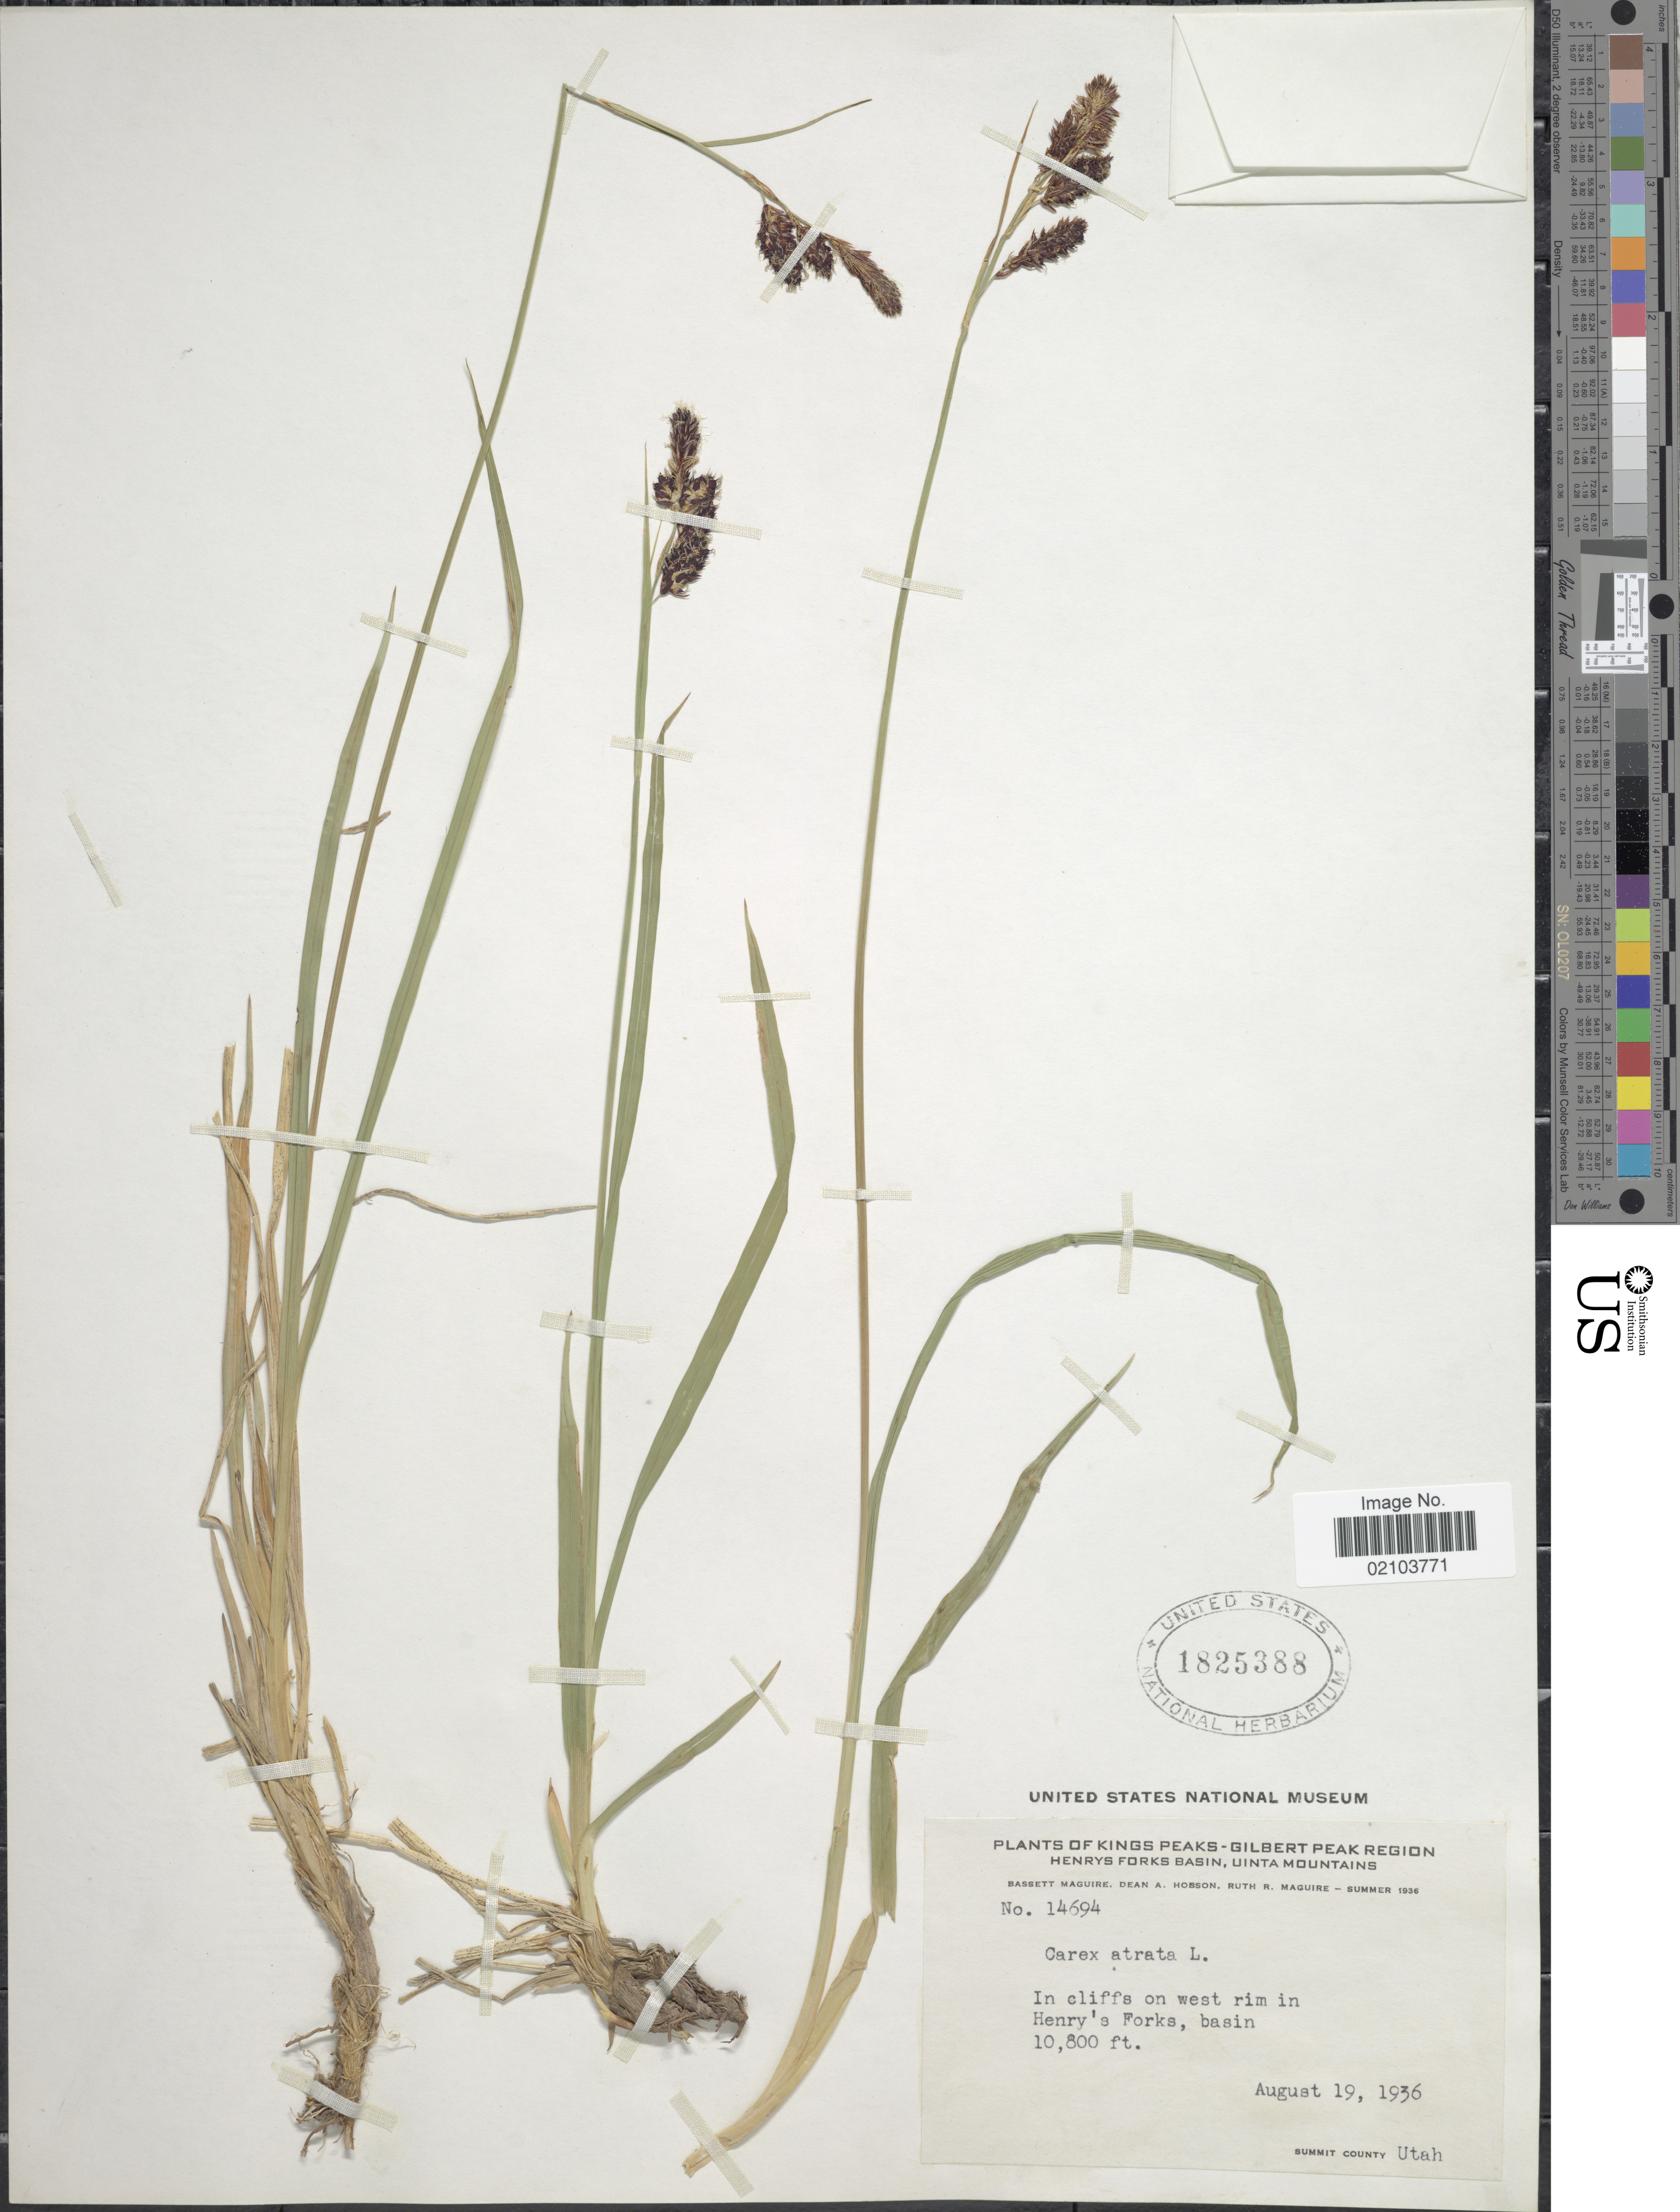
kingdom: Plantae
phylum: Tracheophyta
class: Liliopsida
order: Poales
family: Cyperaceae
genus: Carex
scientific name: Carex atrata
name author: L.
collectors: B. Maguire, D. Hobson & R. R. Maguire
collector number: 14694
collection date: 1936-08-19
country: United States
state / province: Utah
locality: Kings Peaks - Gilbert Peak Region. Henry Forks Basin, Uinta Mountains. Summit County. west rim in Henry's Forks, basin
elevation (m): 3292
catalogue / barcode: US 1825388